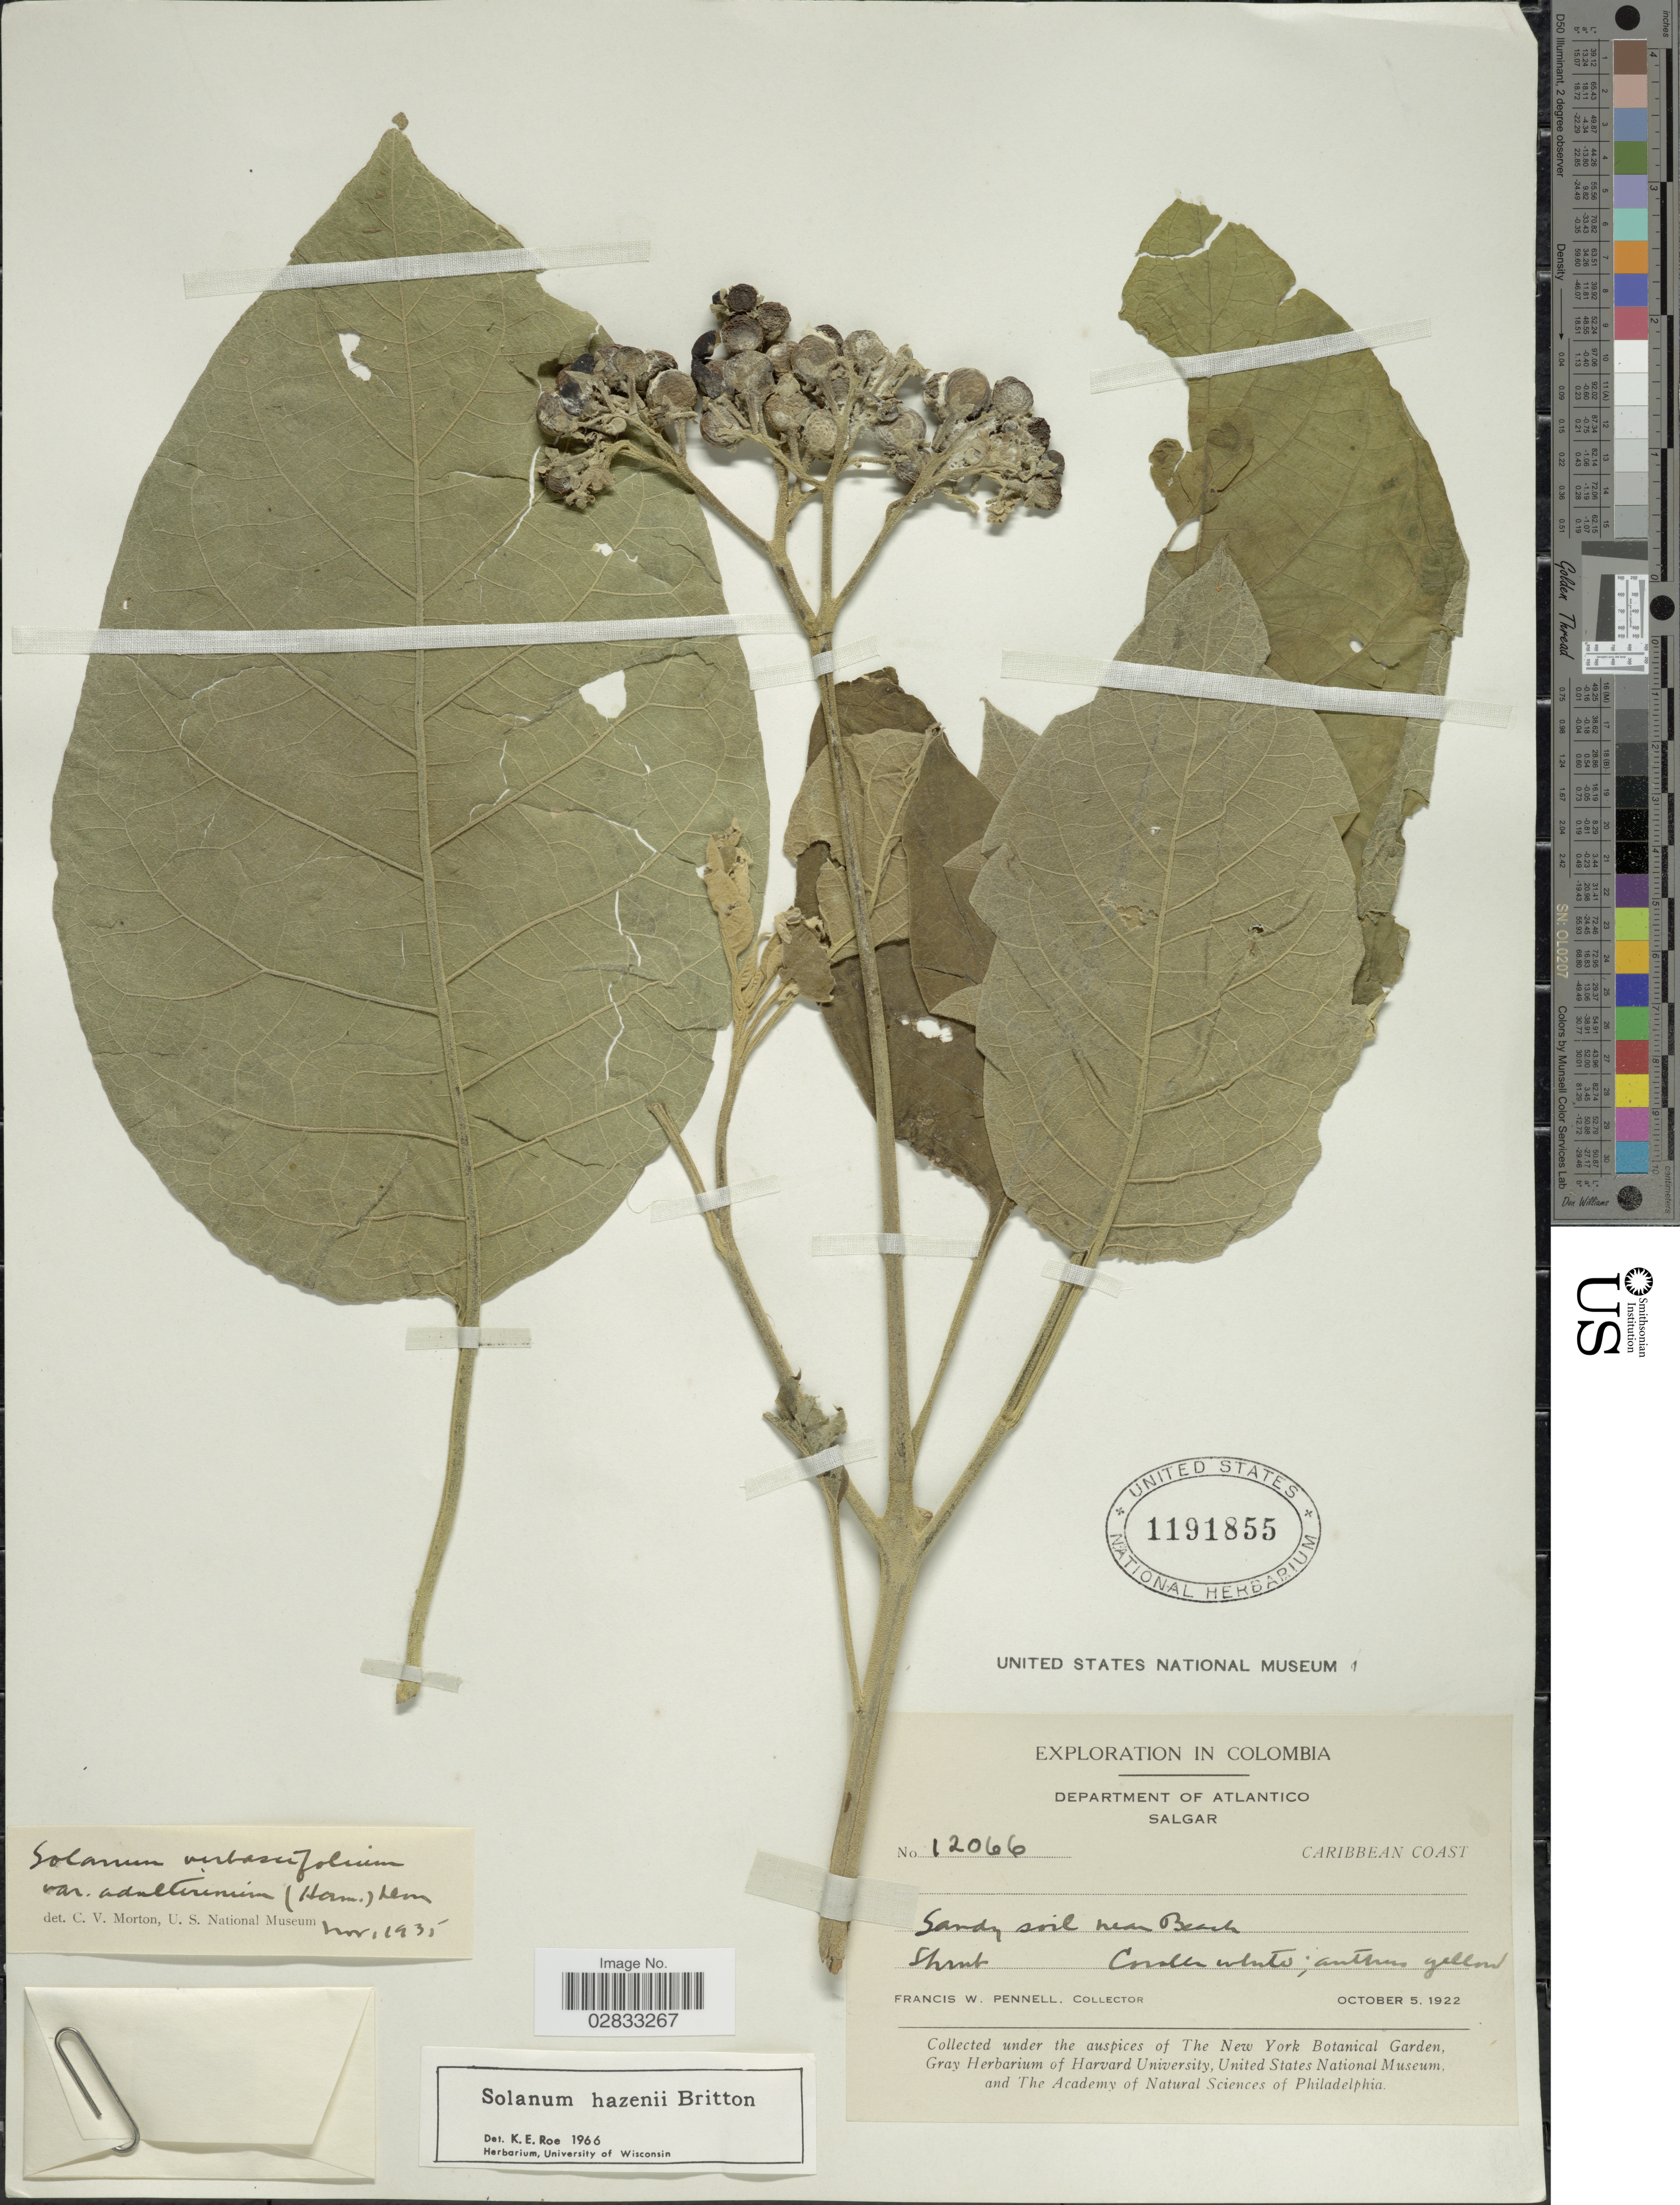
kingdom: Plantae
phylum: Tracheophyta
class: Magnoliopsida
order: Solanales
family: Solanaceae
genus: Solanum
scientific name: Solanum hazenii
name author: Britton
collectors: F. W. Pennell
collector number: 12066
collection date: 1922-10-05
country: Colombia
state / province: Atlántico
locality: Department of Atlantico, Salgar, Caribbean Coast.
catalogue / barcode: US 1191855